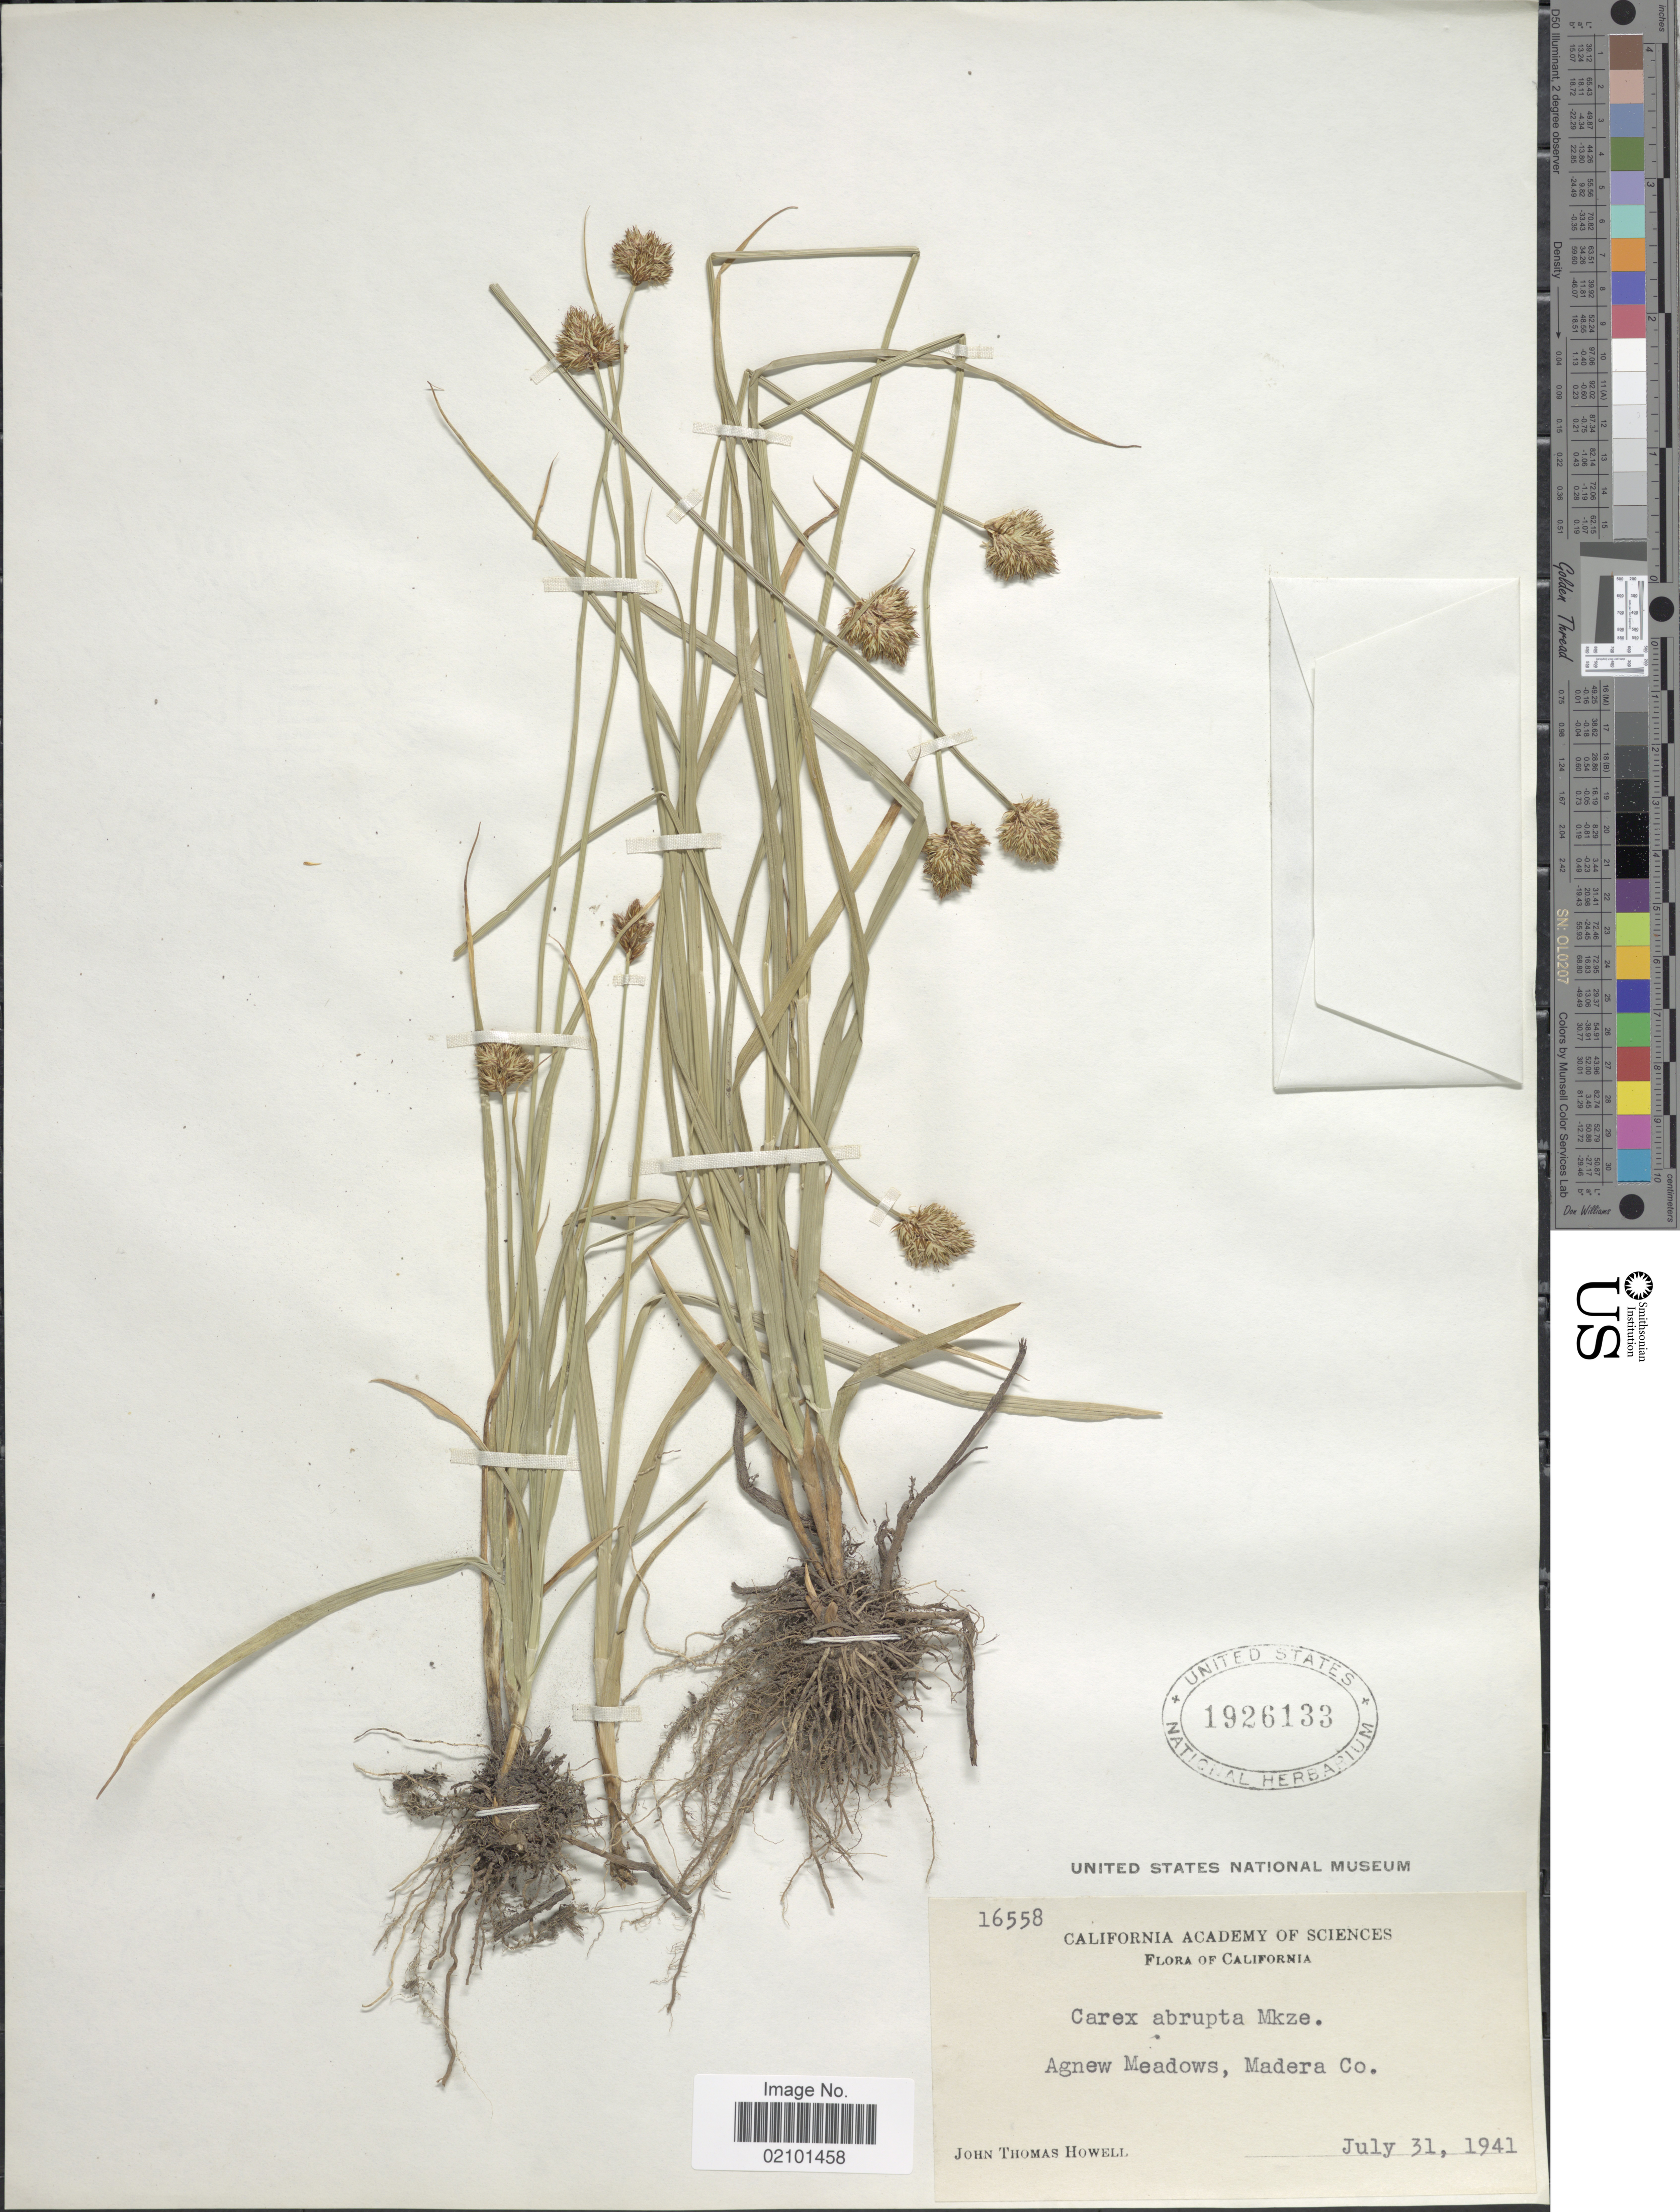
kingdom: Plantae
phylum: Tracheophyta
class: Liliopsida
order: Poales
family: Cyperaceae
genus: Carex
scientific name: Carex abrupta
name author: Mack.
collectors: J. T. Howell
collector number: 16558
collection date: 1941-07-31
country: United States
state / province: California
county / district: Madera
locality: Agnew Meadows, Madera Co,.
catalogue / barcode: US 1926133